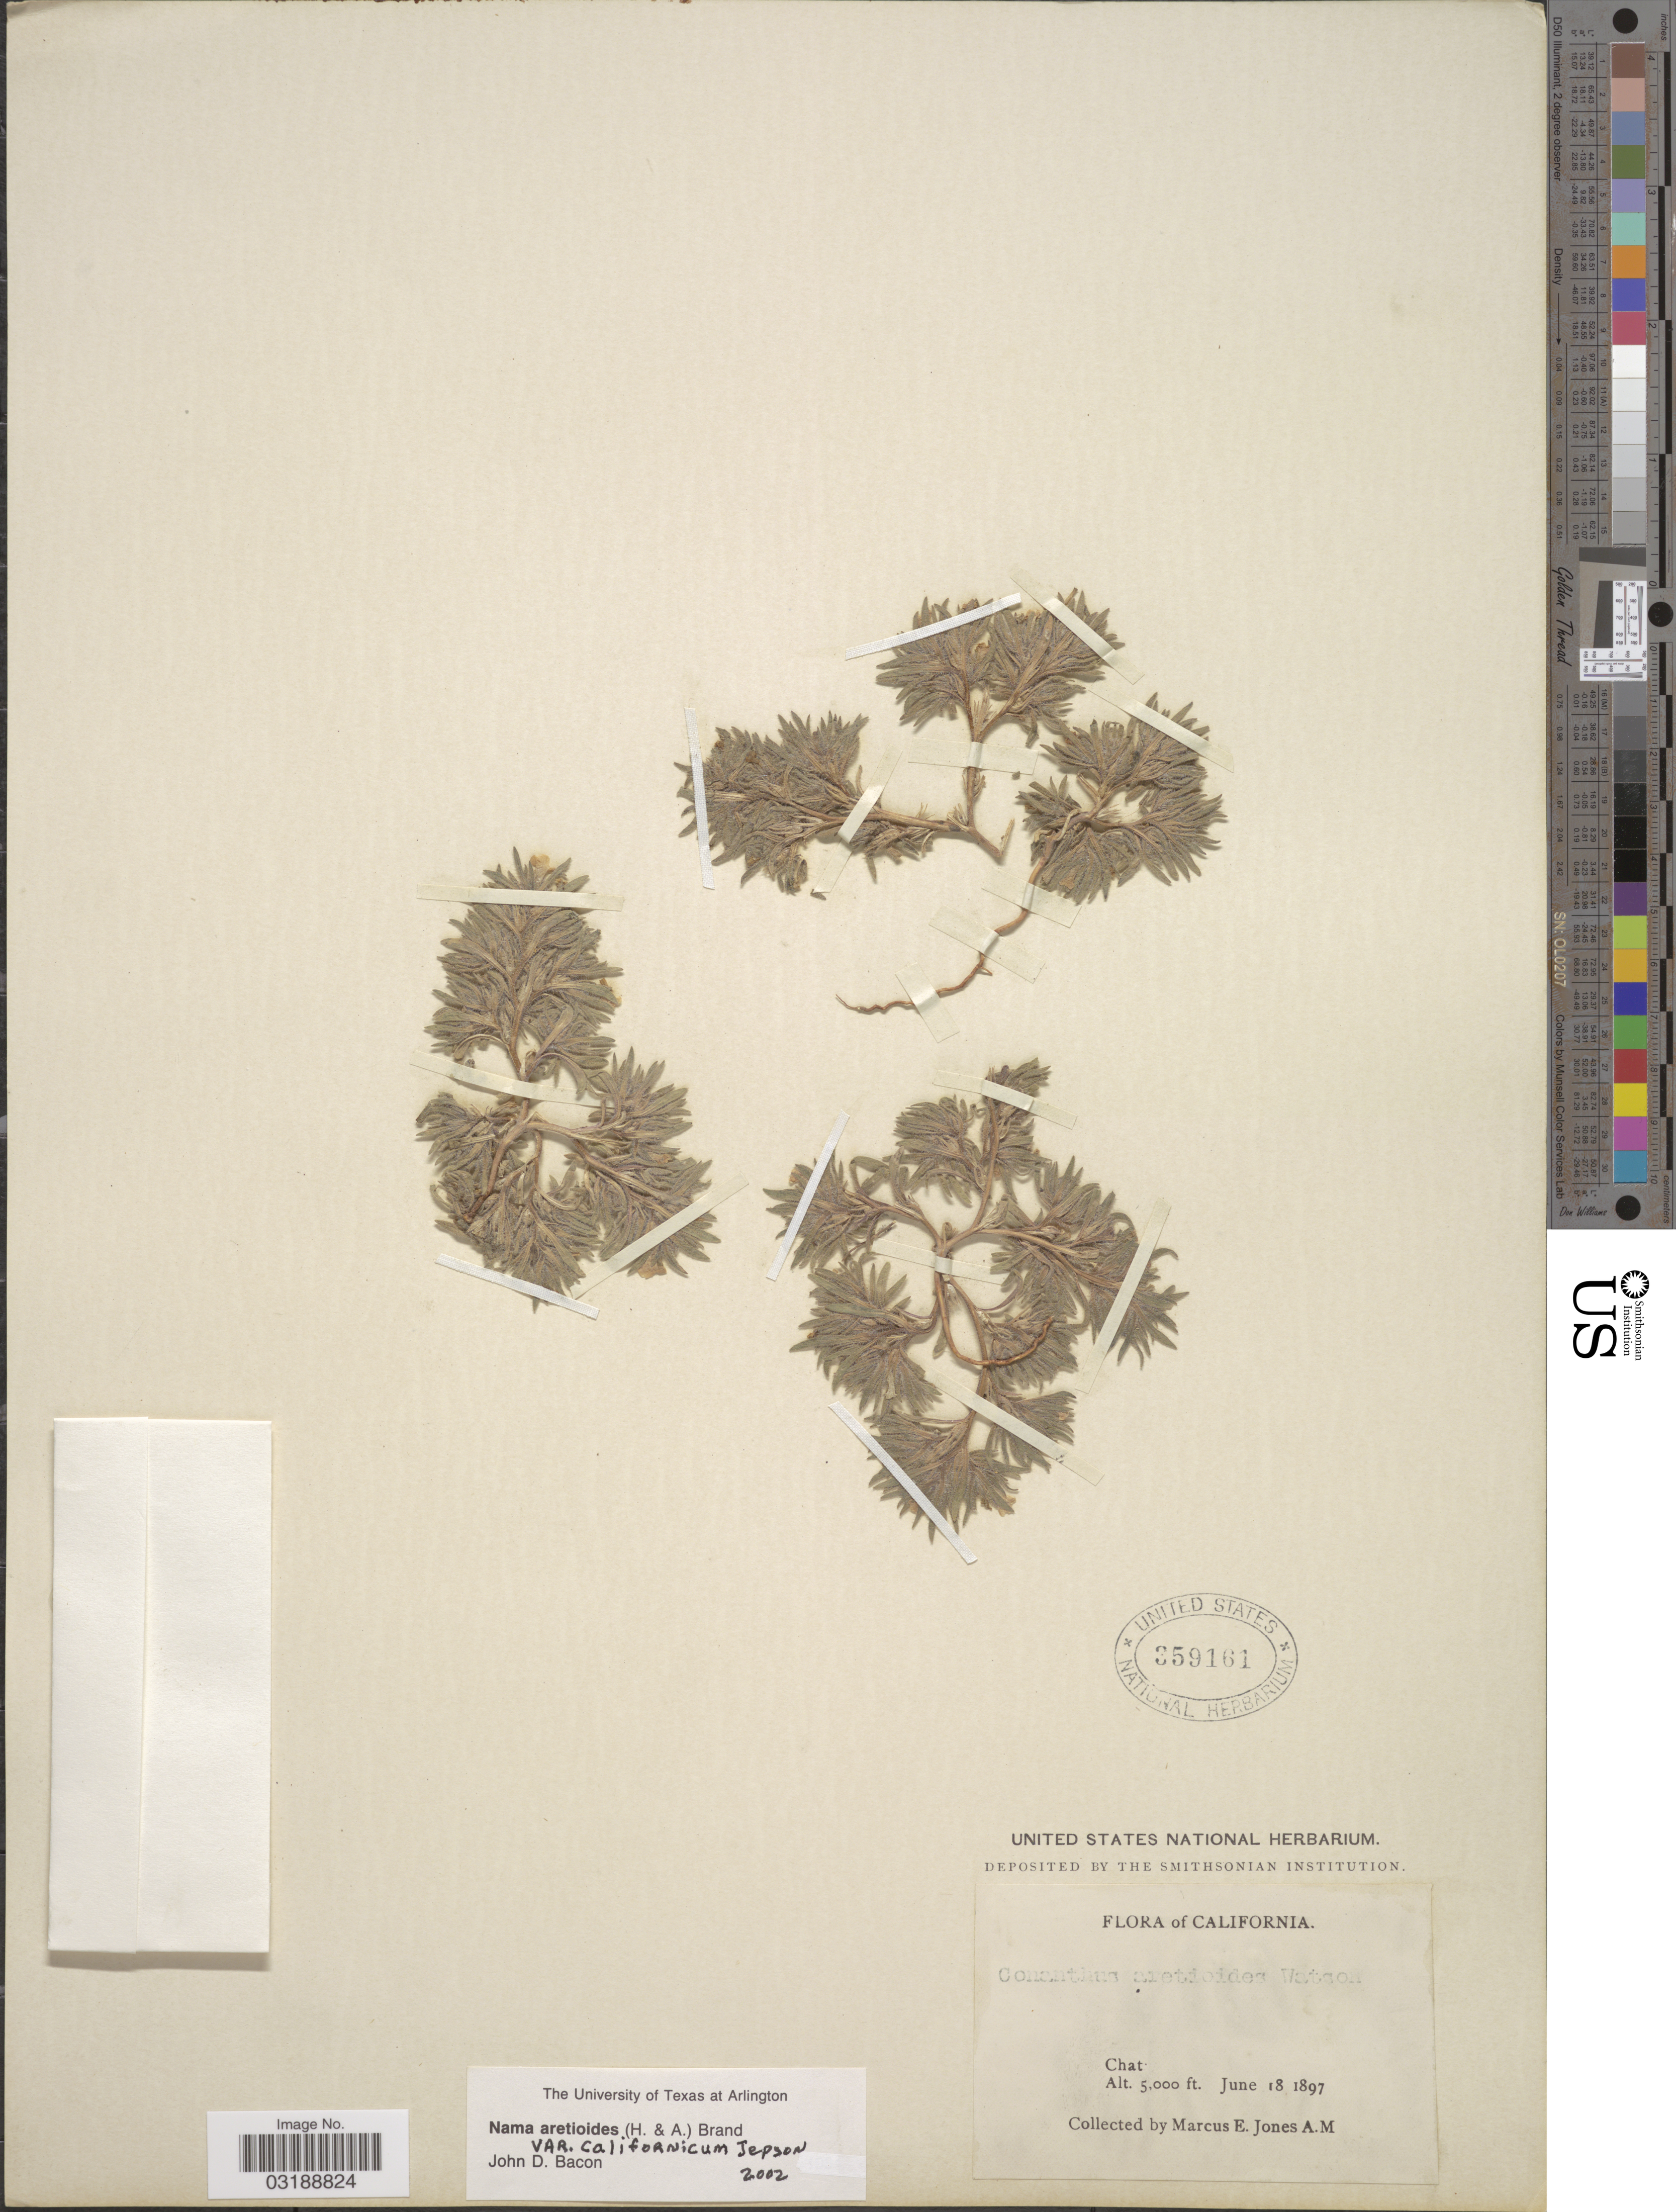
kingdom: Plantae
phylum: Tracheophyta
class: Magnoliopsida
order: Boraginales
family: Namaceae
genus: Nama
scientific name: Nama aretioides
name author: (Hook. & Arn.) Brand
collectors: M. E. Jones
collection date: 1897-06-18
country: United States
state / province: California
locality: Chat.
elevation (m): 1524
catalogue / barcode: US 359161